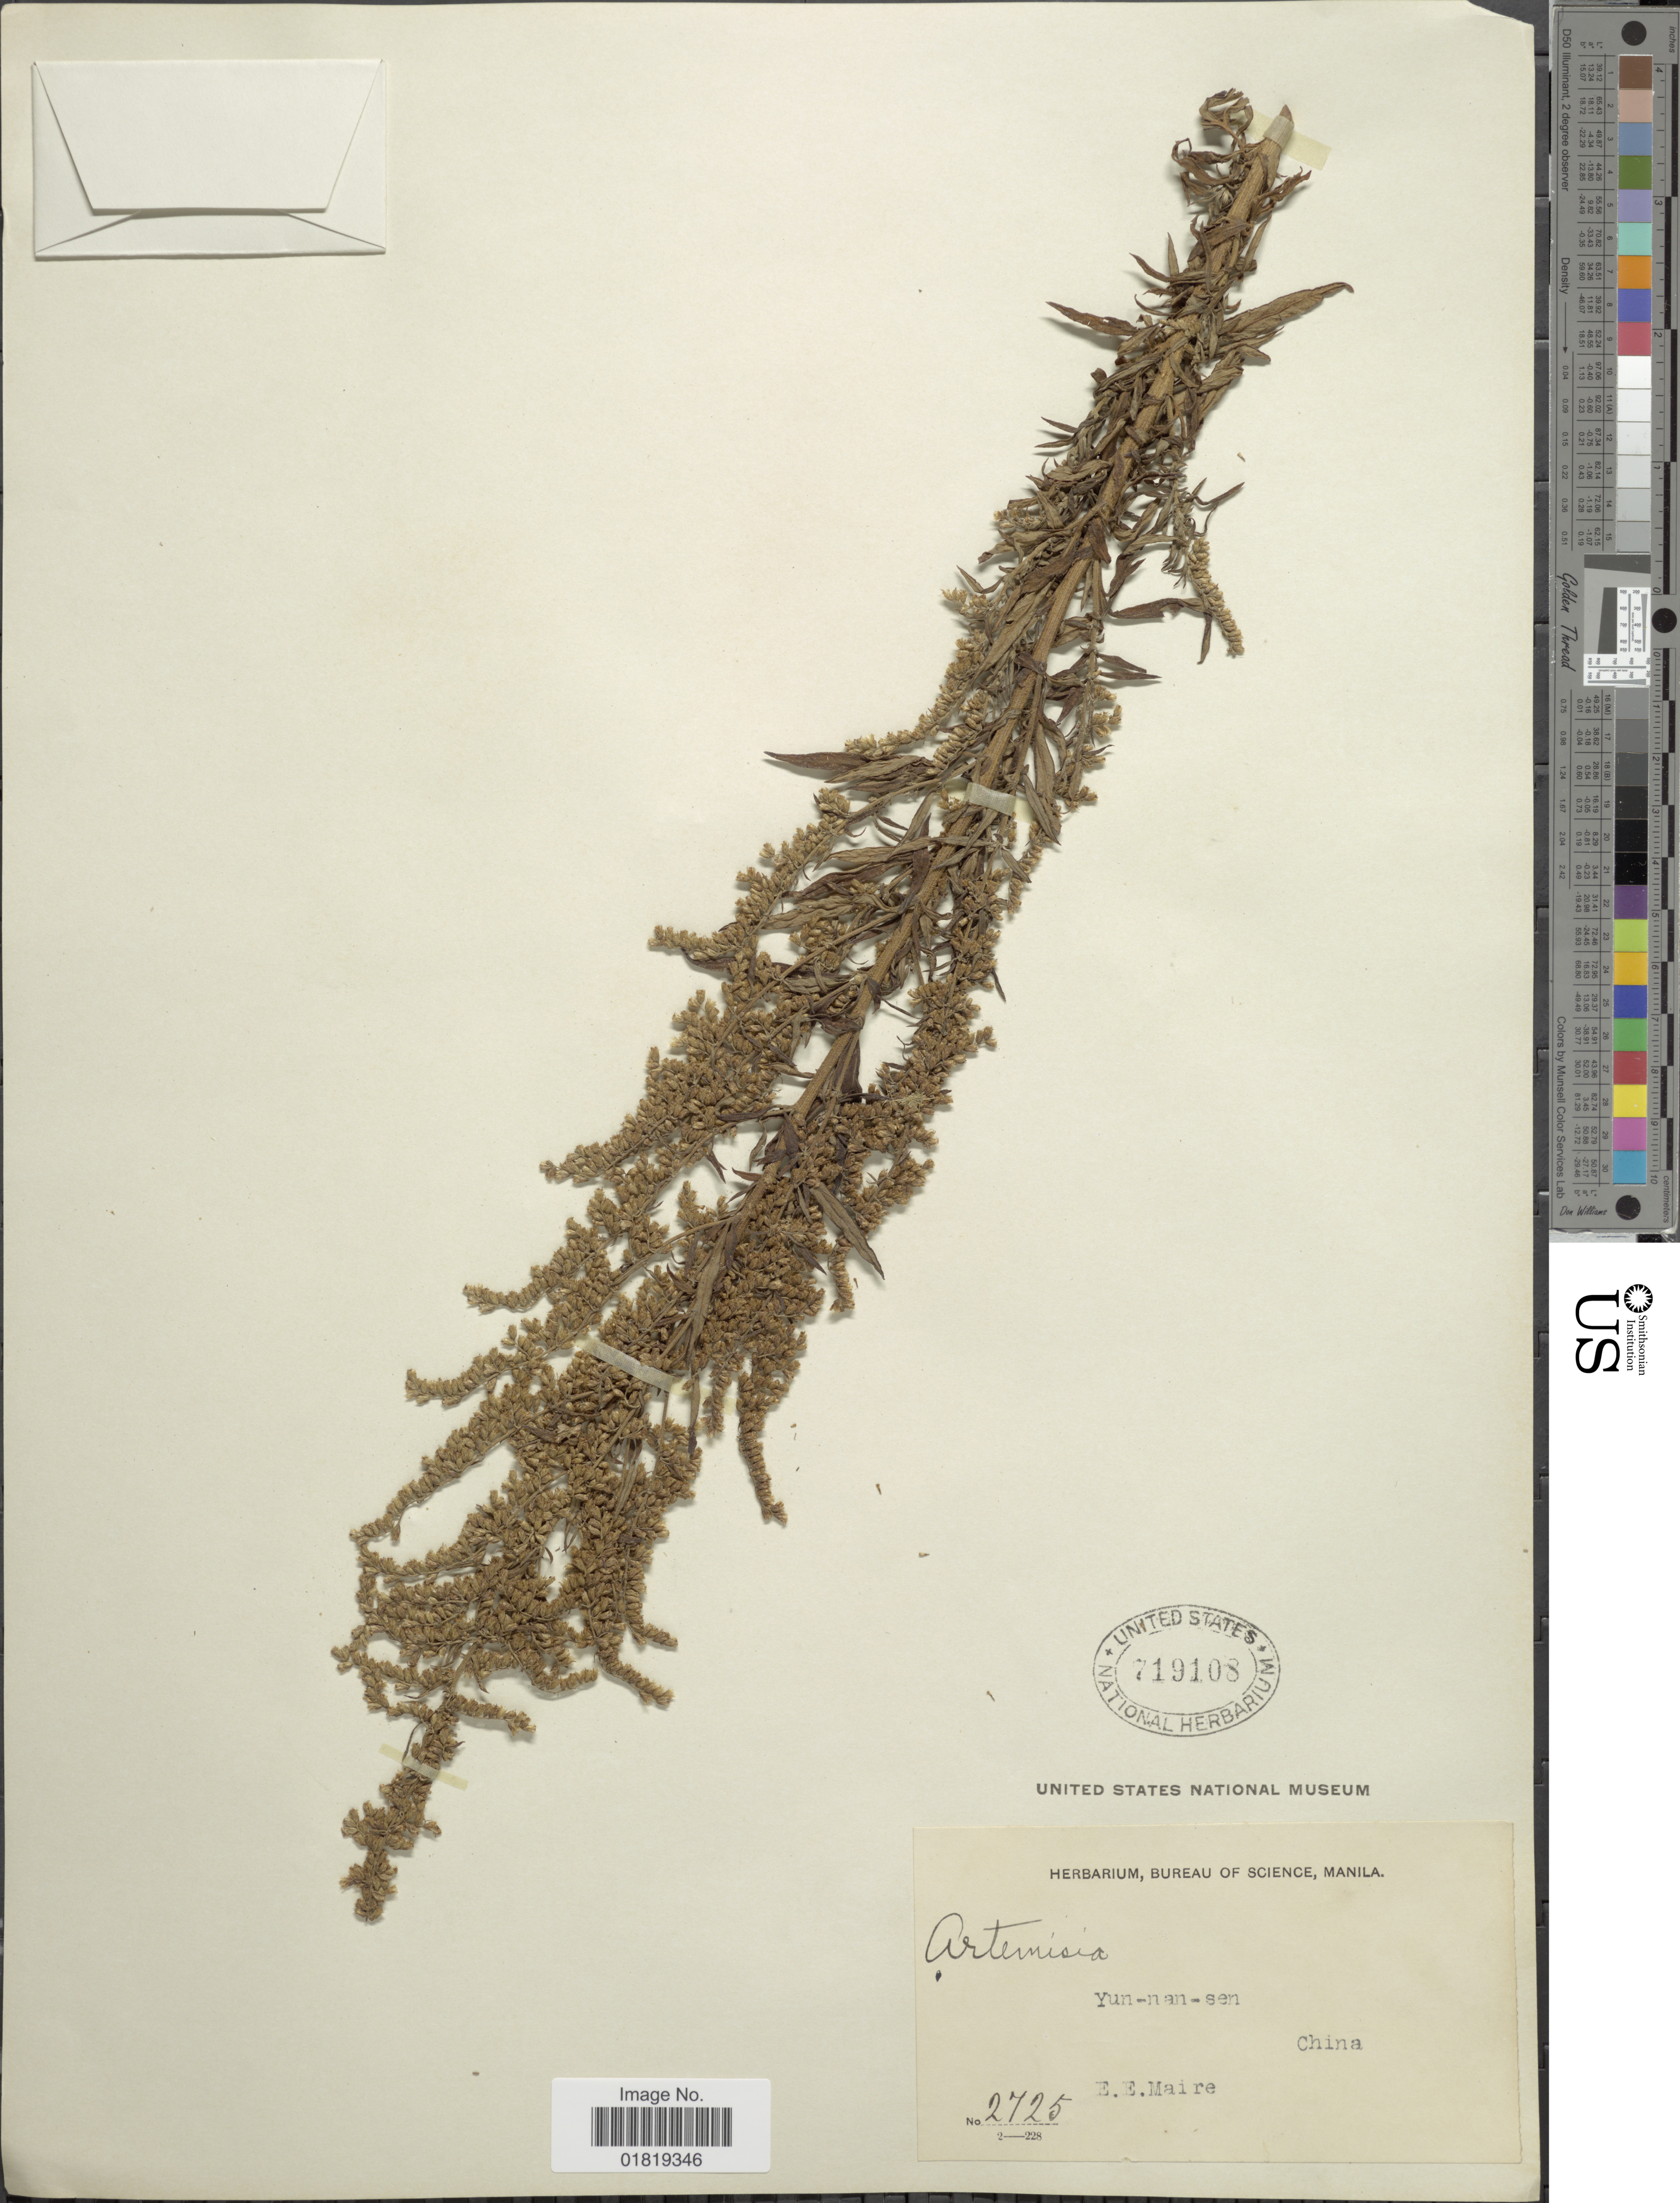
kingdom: Plantae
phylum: Tracheophyta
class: Magnoliopsida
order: Asterales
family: Asteraceae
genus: Artemisia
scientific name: Artemisia sp.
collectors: E. E. Maire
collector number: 2725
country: China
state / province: Yunnan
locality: Yun-nan-sen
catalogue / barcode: US 719108